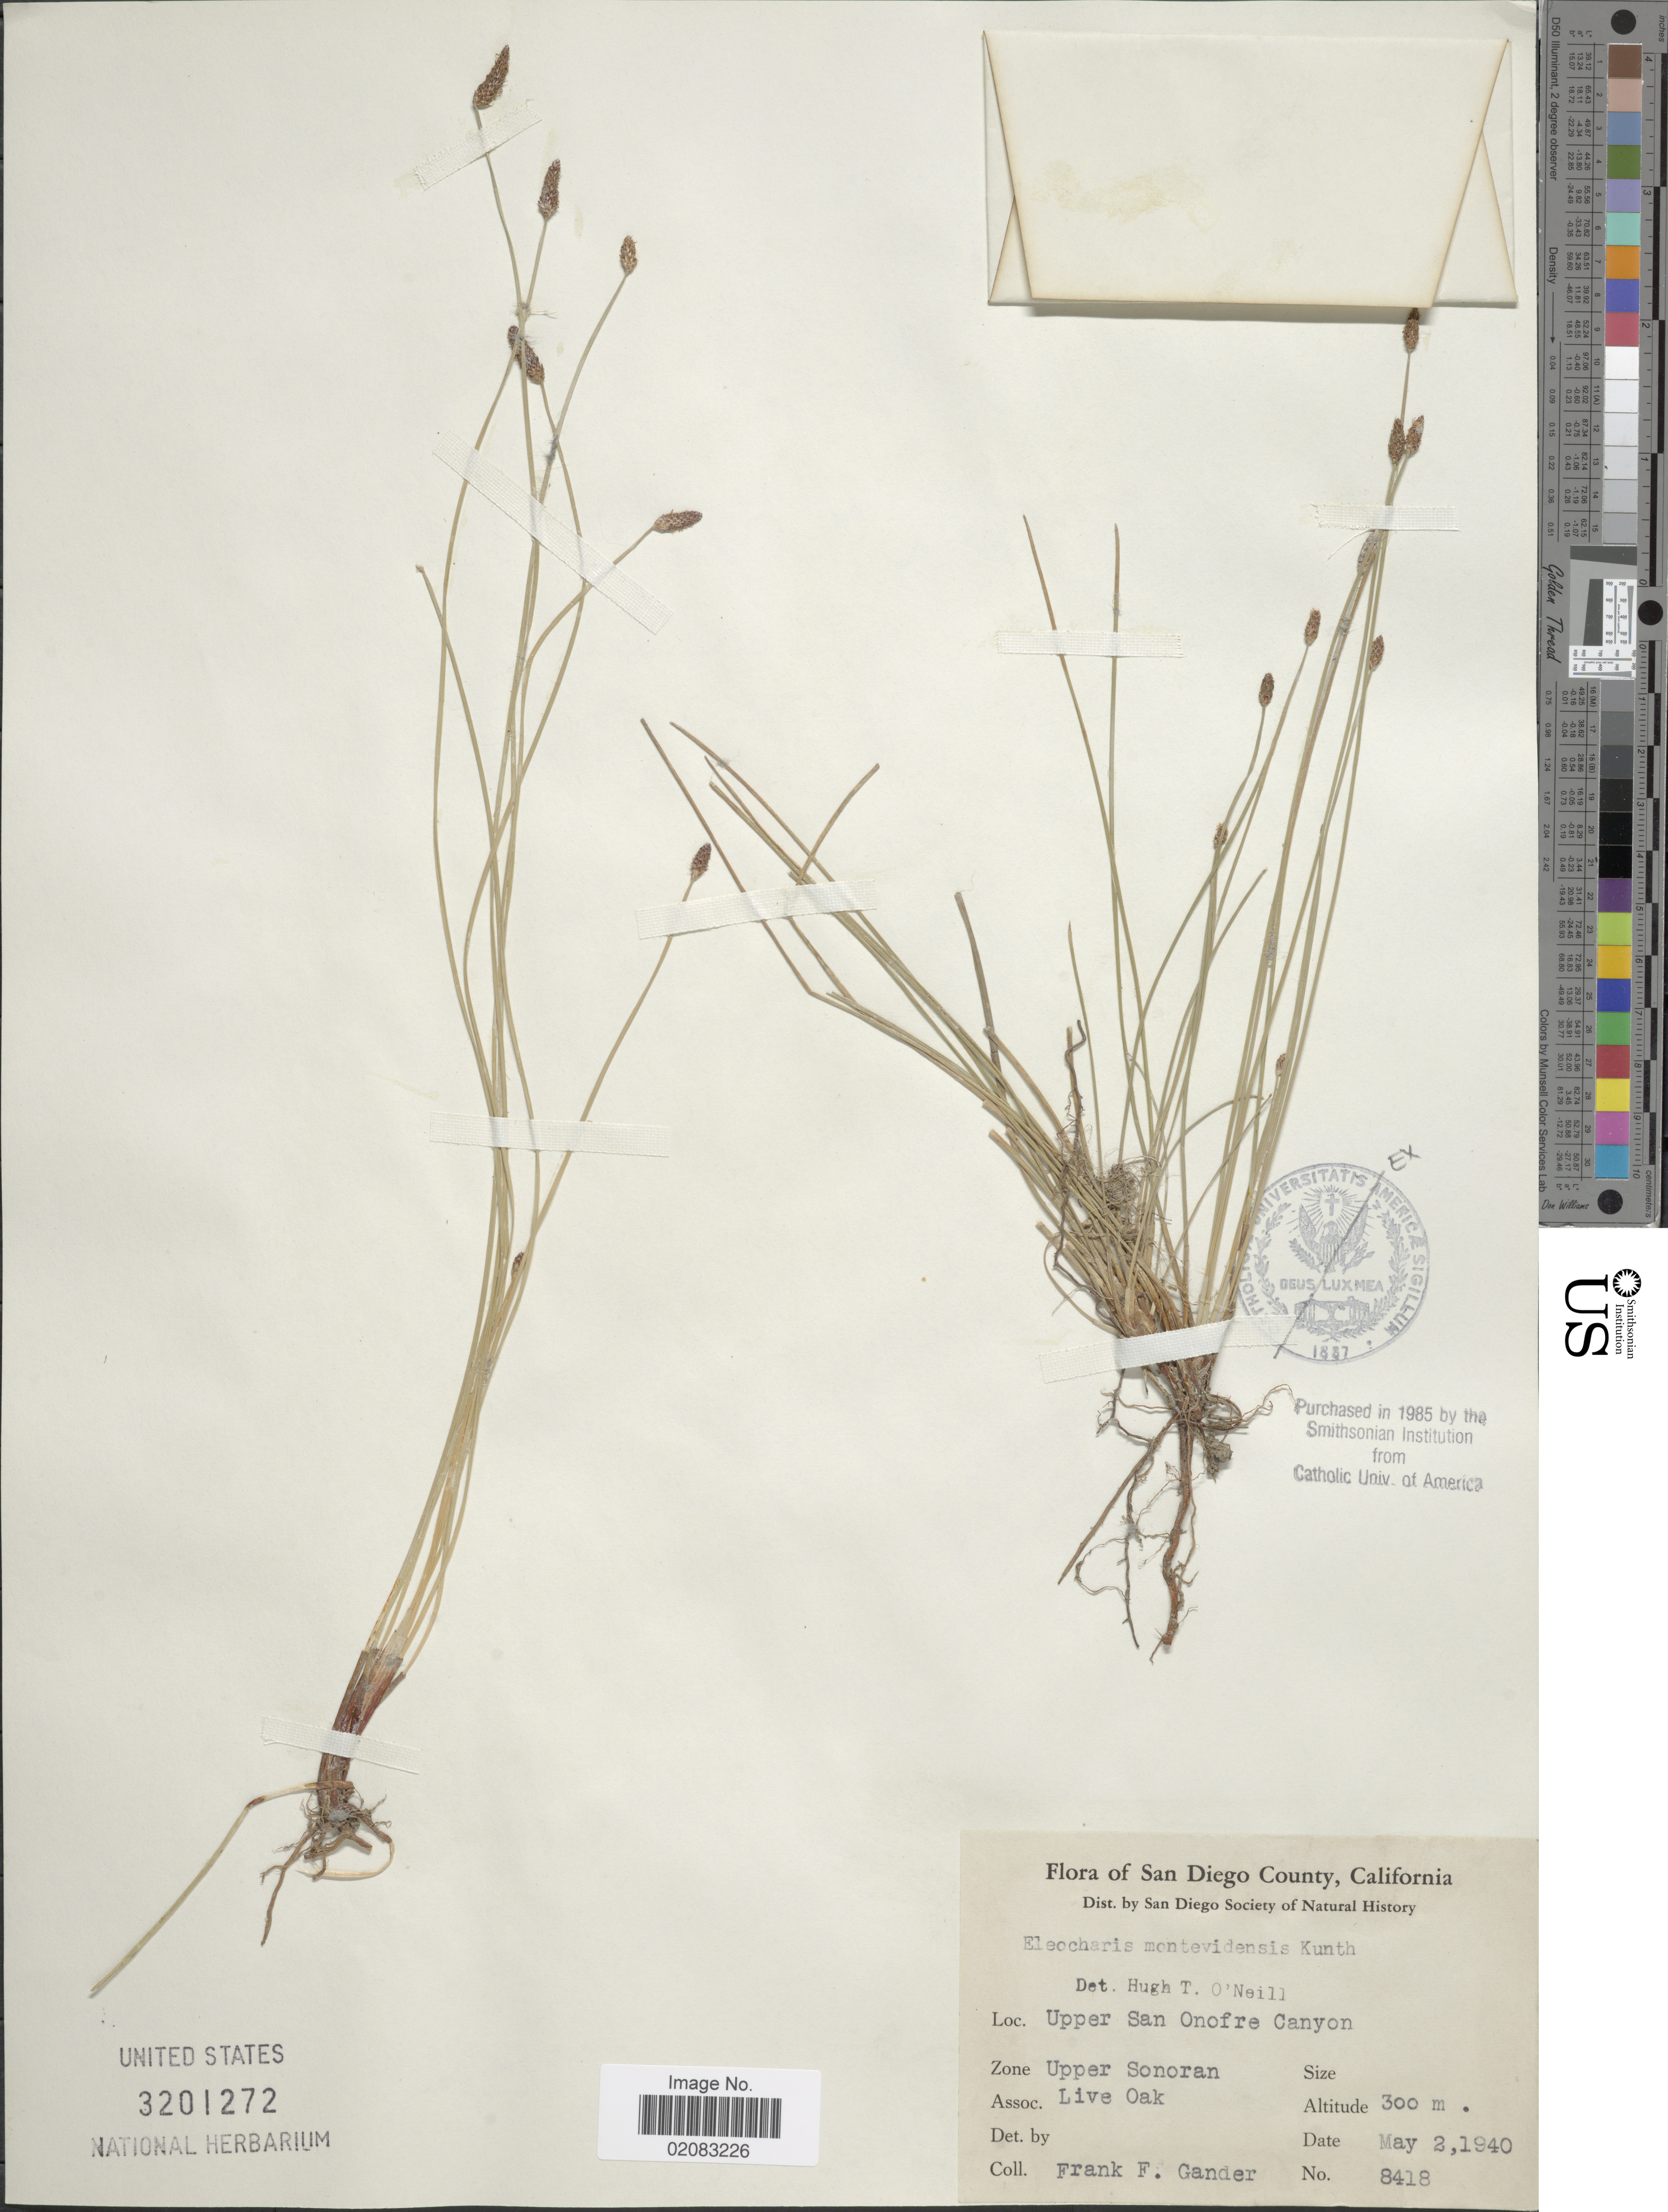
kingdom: Plantae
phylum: Tracheophyta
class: Liliopsida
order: Poales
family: Cyperaceae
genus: Eleocharis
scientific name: Eleocharis montevidensis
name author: Kunth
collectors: F. Gander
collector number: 8414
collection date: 1940-05-02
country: United States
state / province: California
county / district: San Diego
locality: San Diego County, Upper San Onofre Canyon, Zone Upper Sonoran, Assoc. Live Oak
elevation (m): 300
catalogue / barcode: US 3201272